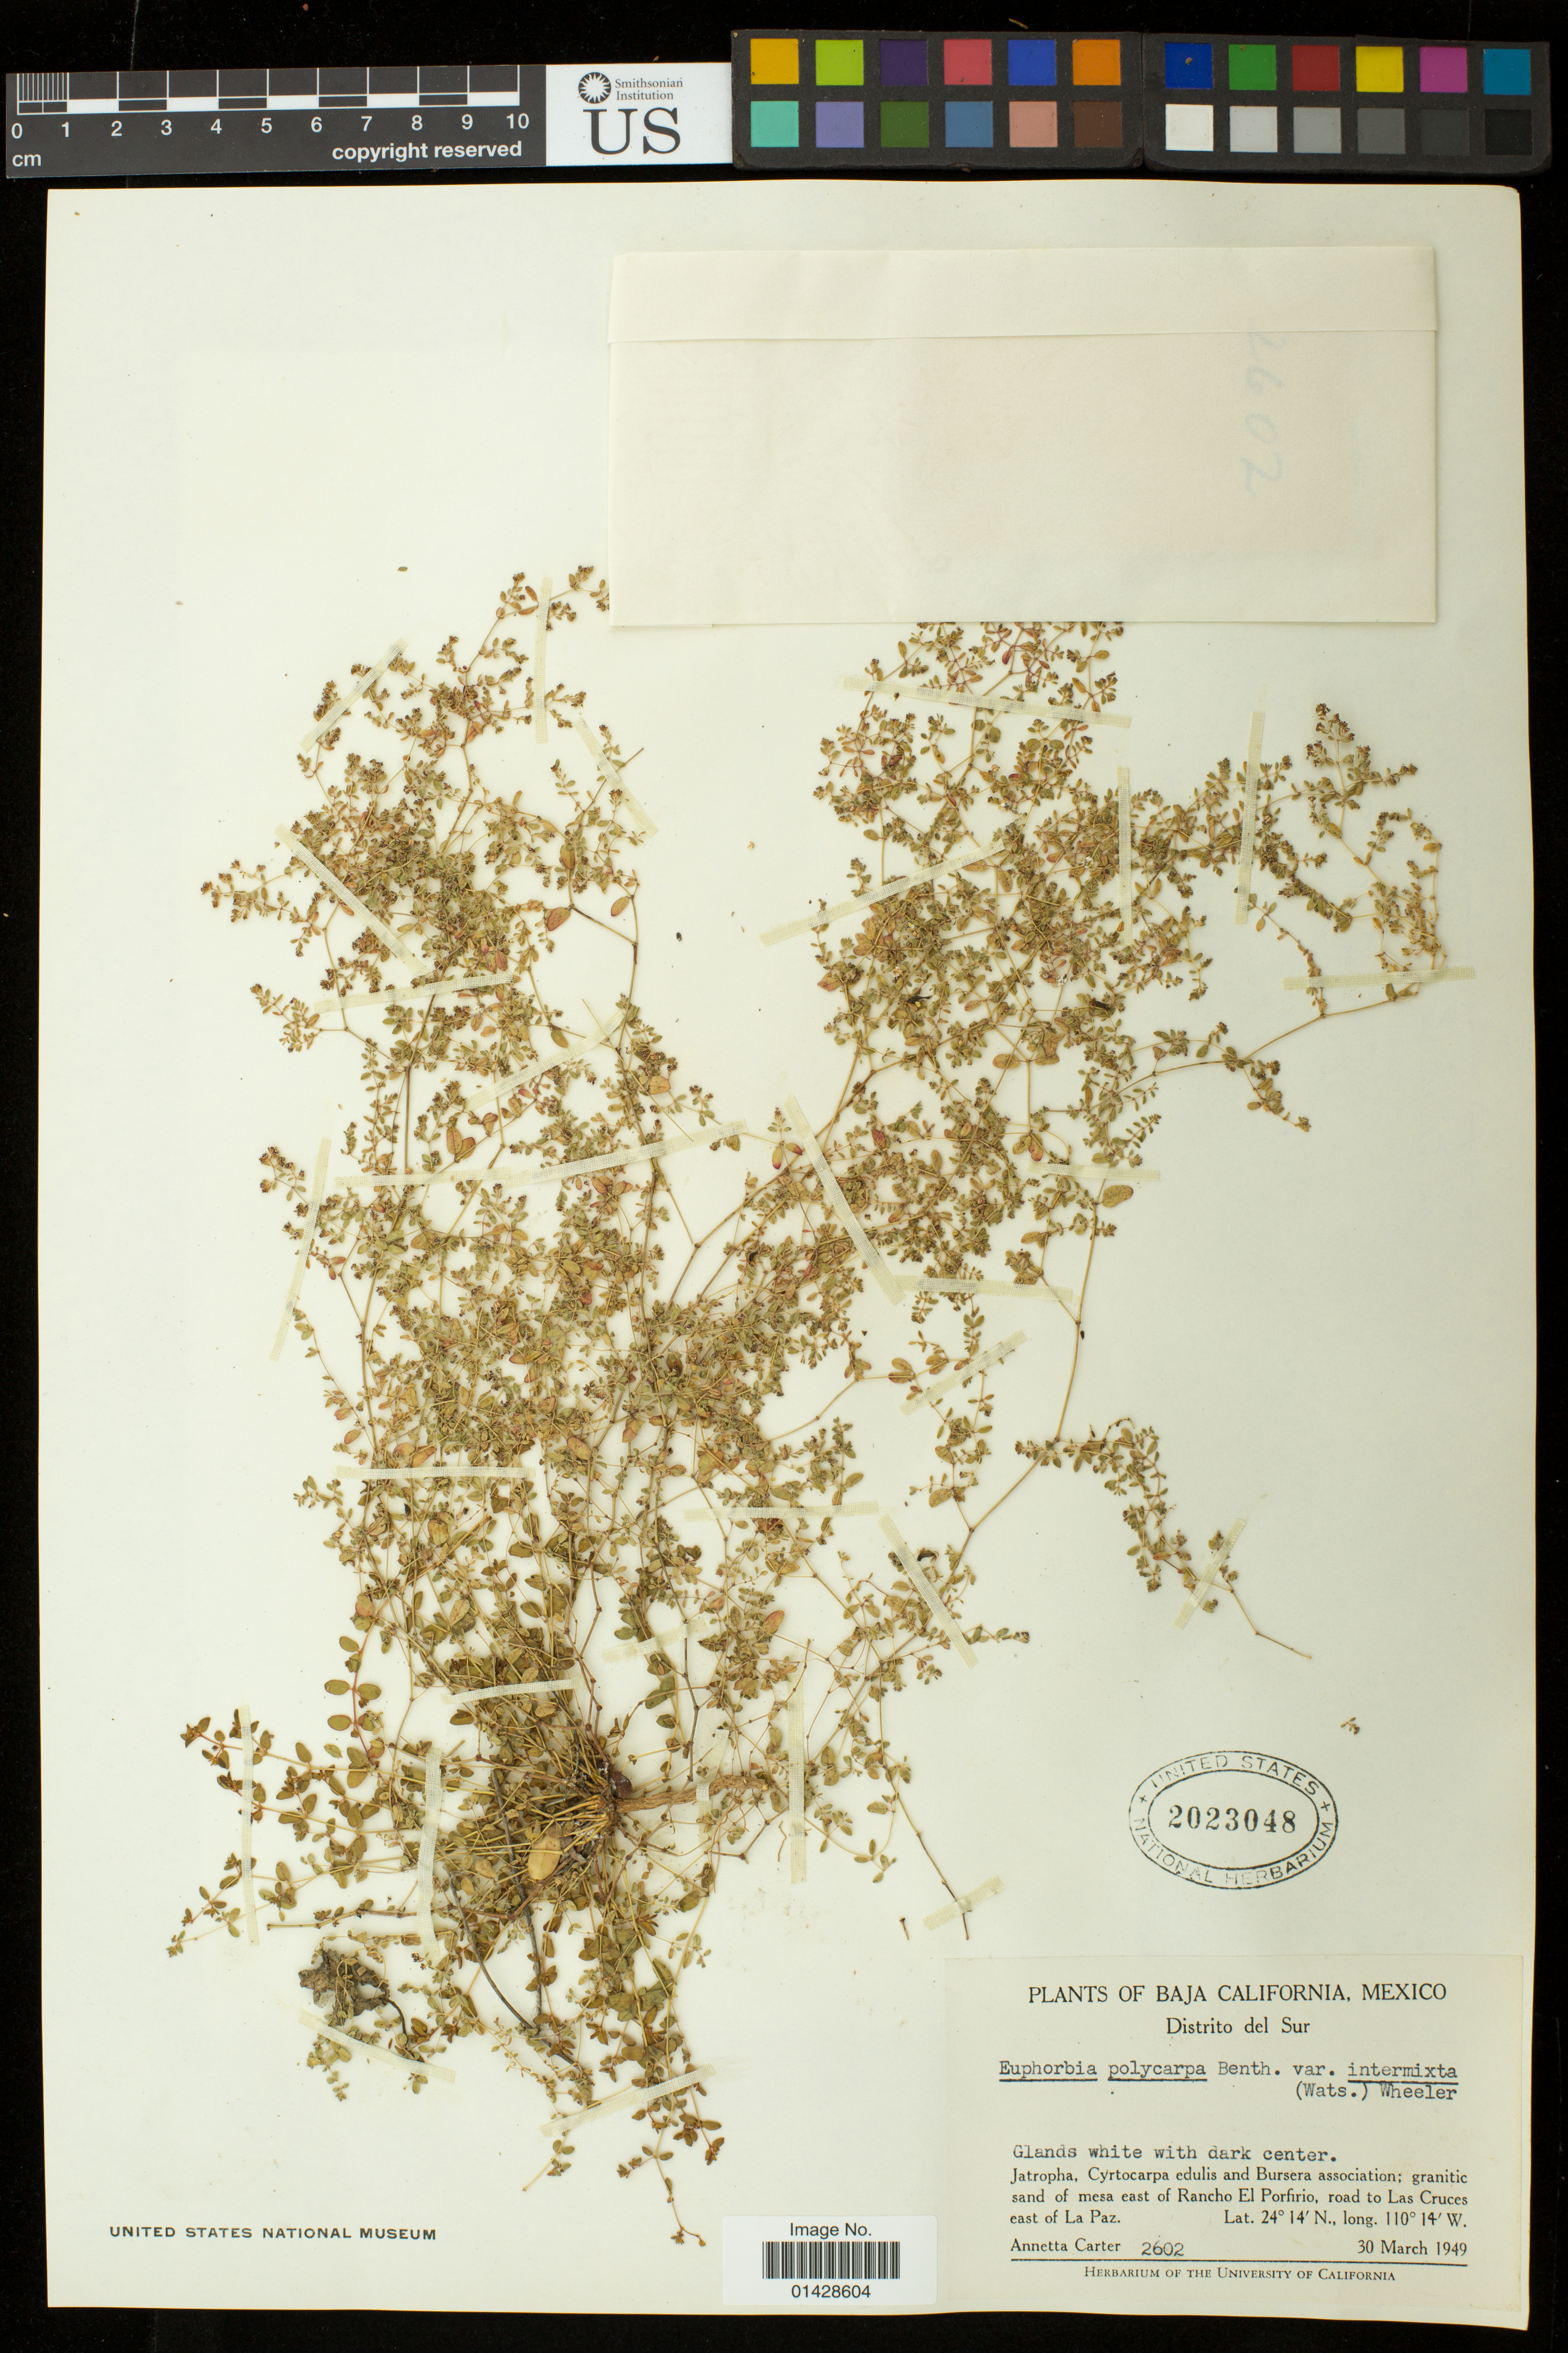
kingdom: Plantae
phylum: Tracheophyta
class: Magnoliopsida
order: Malpighiales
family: Euphorbiaceae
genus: Euphorbia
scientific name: Euphorbia polycarpa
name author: Benth.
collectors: A. Carter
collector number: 2602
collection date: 1949-03-30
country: Mexico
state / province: Baja California Sur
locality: granitic sand of mesa east of Rancho El Porfirio, road to Las Cruces east of La Paz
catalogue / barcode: US 2023048